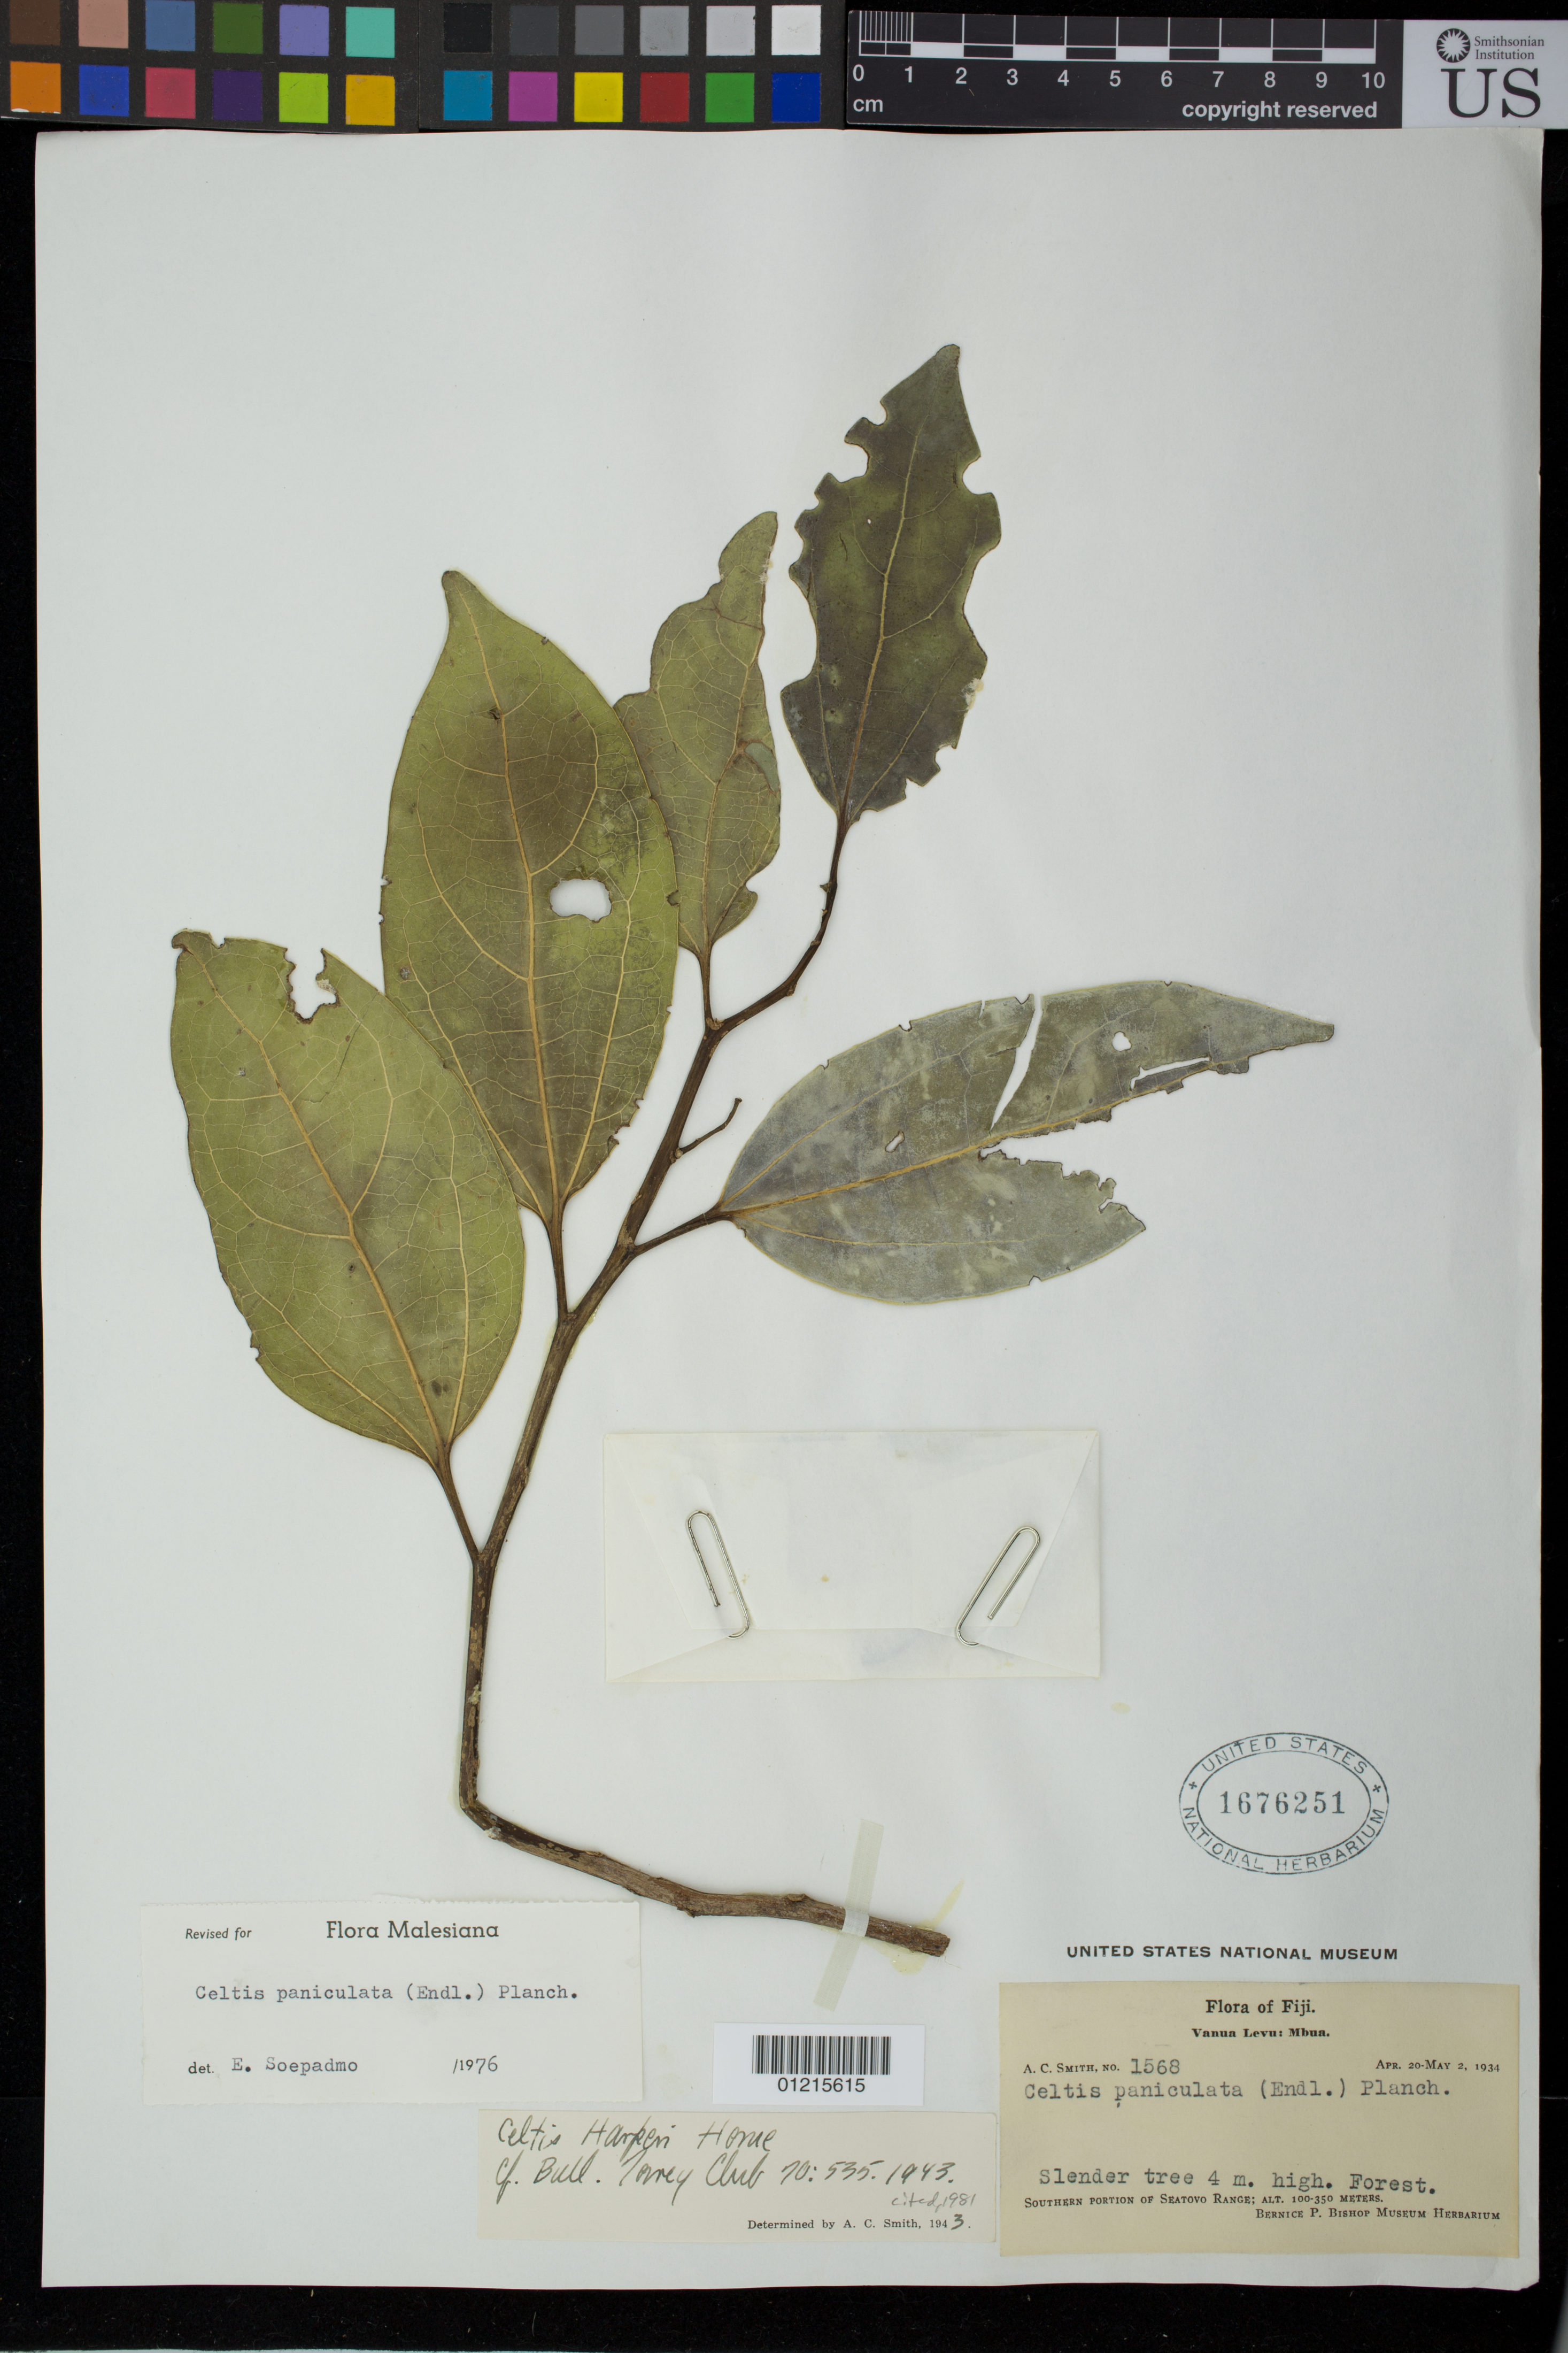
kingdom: Plantae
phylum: Tracheophyta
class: Magnoliopsida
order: Rosales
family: Cannabaceae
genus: Celtis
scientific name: Celtis harperi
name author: Horne ex Baker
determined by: Smith, A. C.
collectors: A. C. Smith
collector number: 1568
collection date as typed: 20 Apr 1934 to 02 May 1934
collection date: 1934-04-20/1934-05-02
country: Fiji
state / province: Northern Division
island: Vanua Levu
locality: Mbua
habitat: Forest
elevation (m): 100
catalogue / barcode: US 1676251